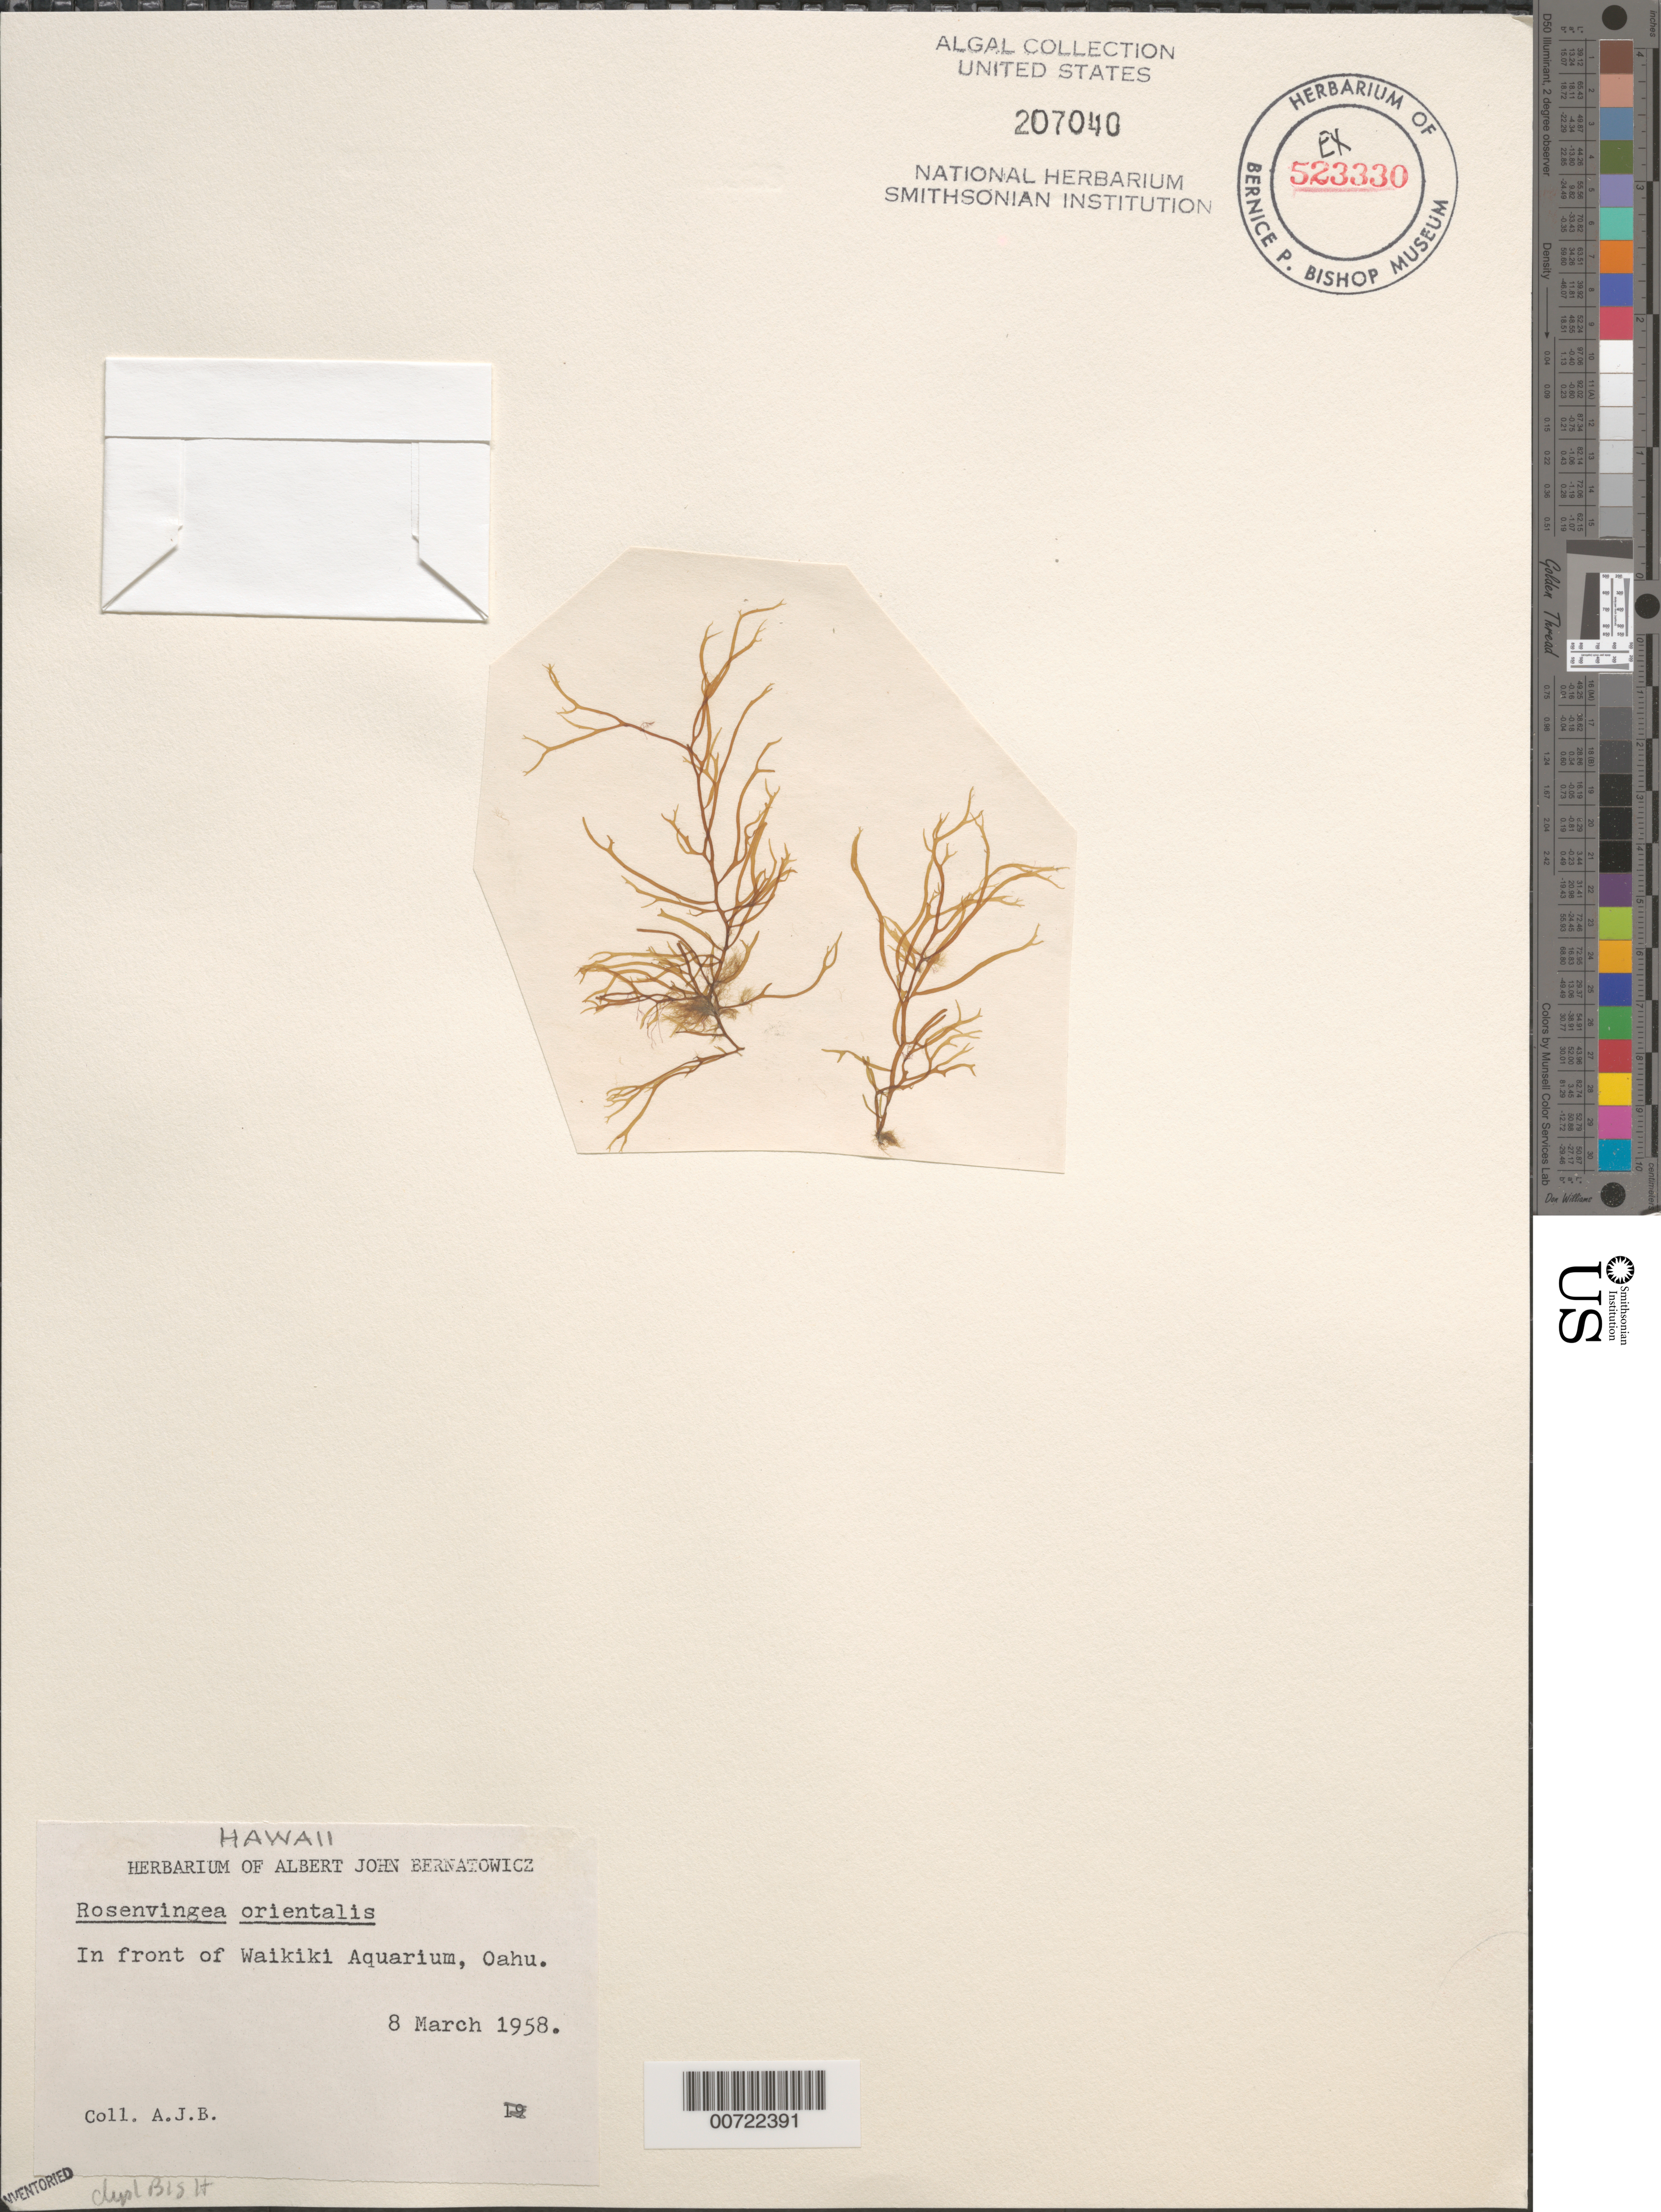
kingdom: Chromista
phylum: Ochrophyta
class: Phaeophyceae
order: Scytosiphonales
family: Scytosiphonaceae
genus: Rosenvingea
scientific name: Rosenvingea orientalis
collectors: A. Bernatowicz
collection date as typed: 08 Mar 1958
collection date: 1958-03-08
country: United States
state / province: Hawaii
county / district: Honolulu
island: Oahu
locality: Waikiki, in front of Waikiki Aquarium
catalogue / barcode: US 207040